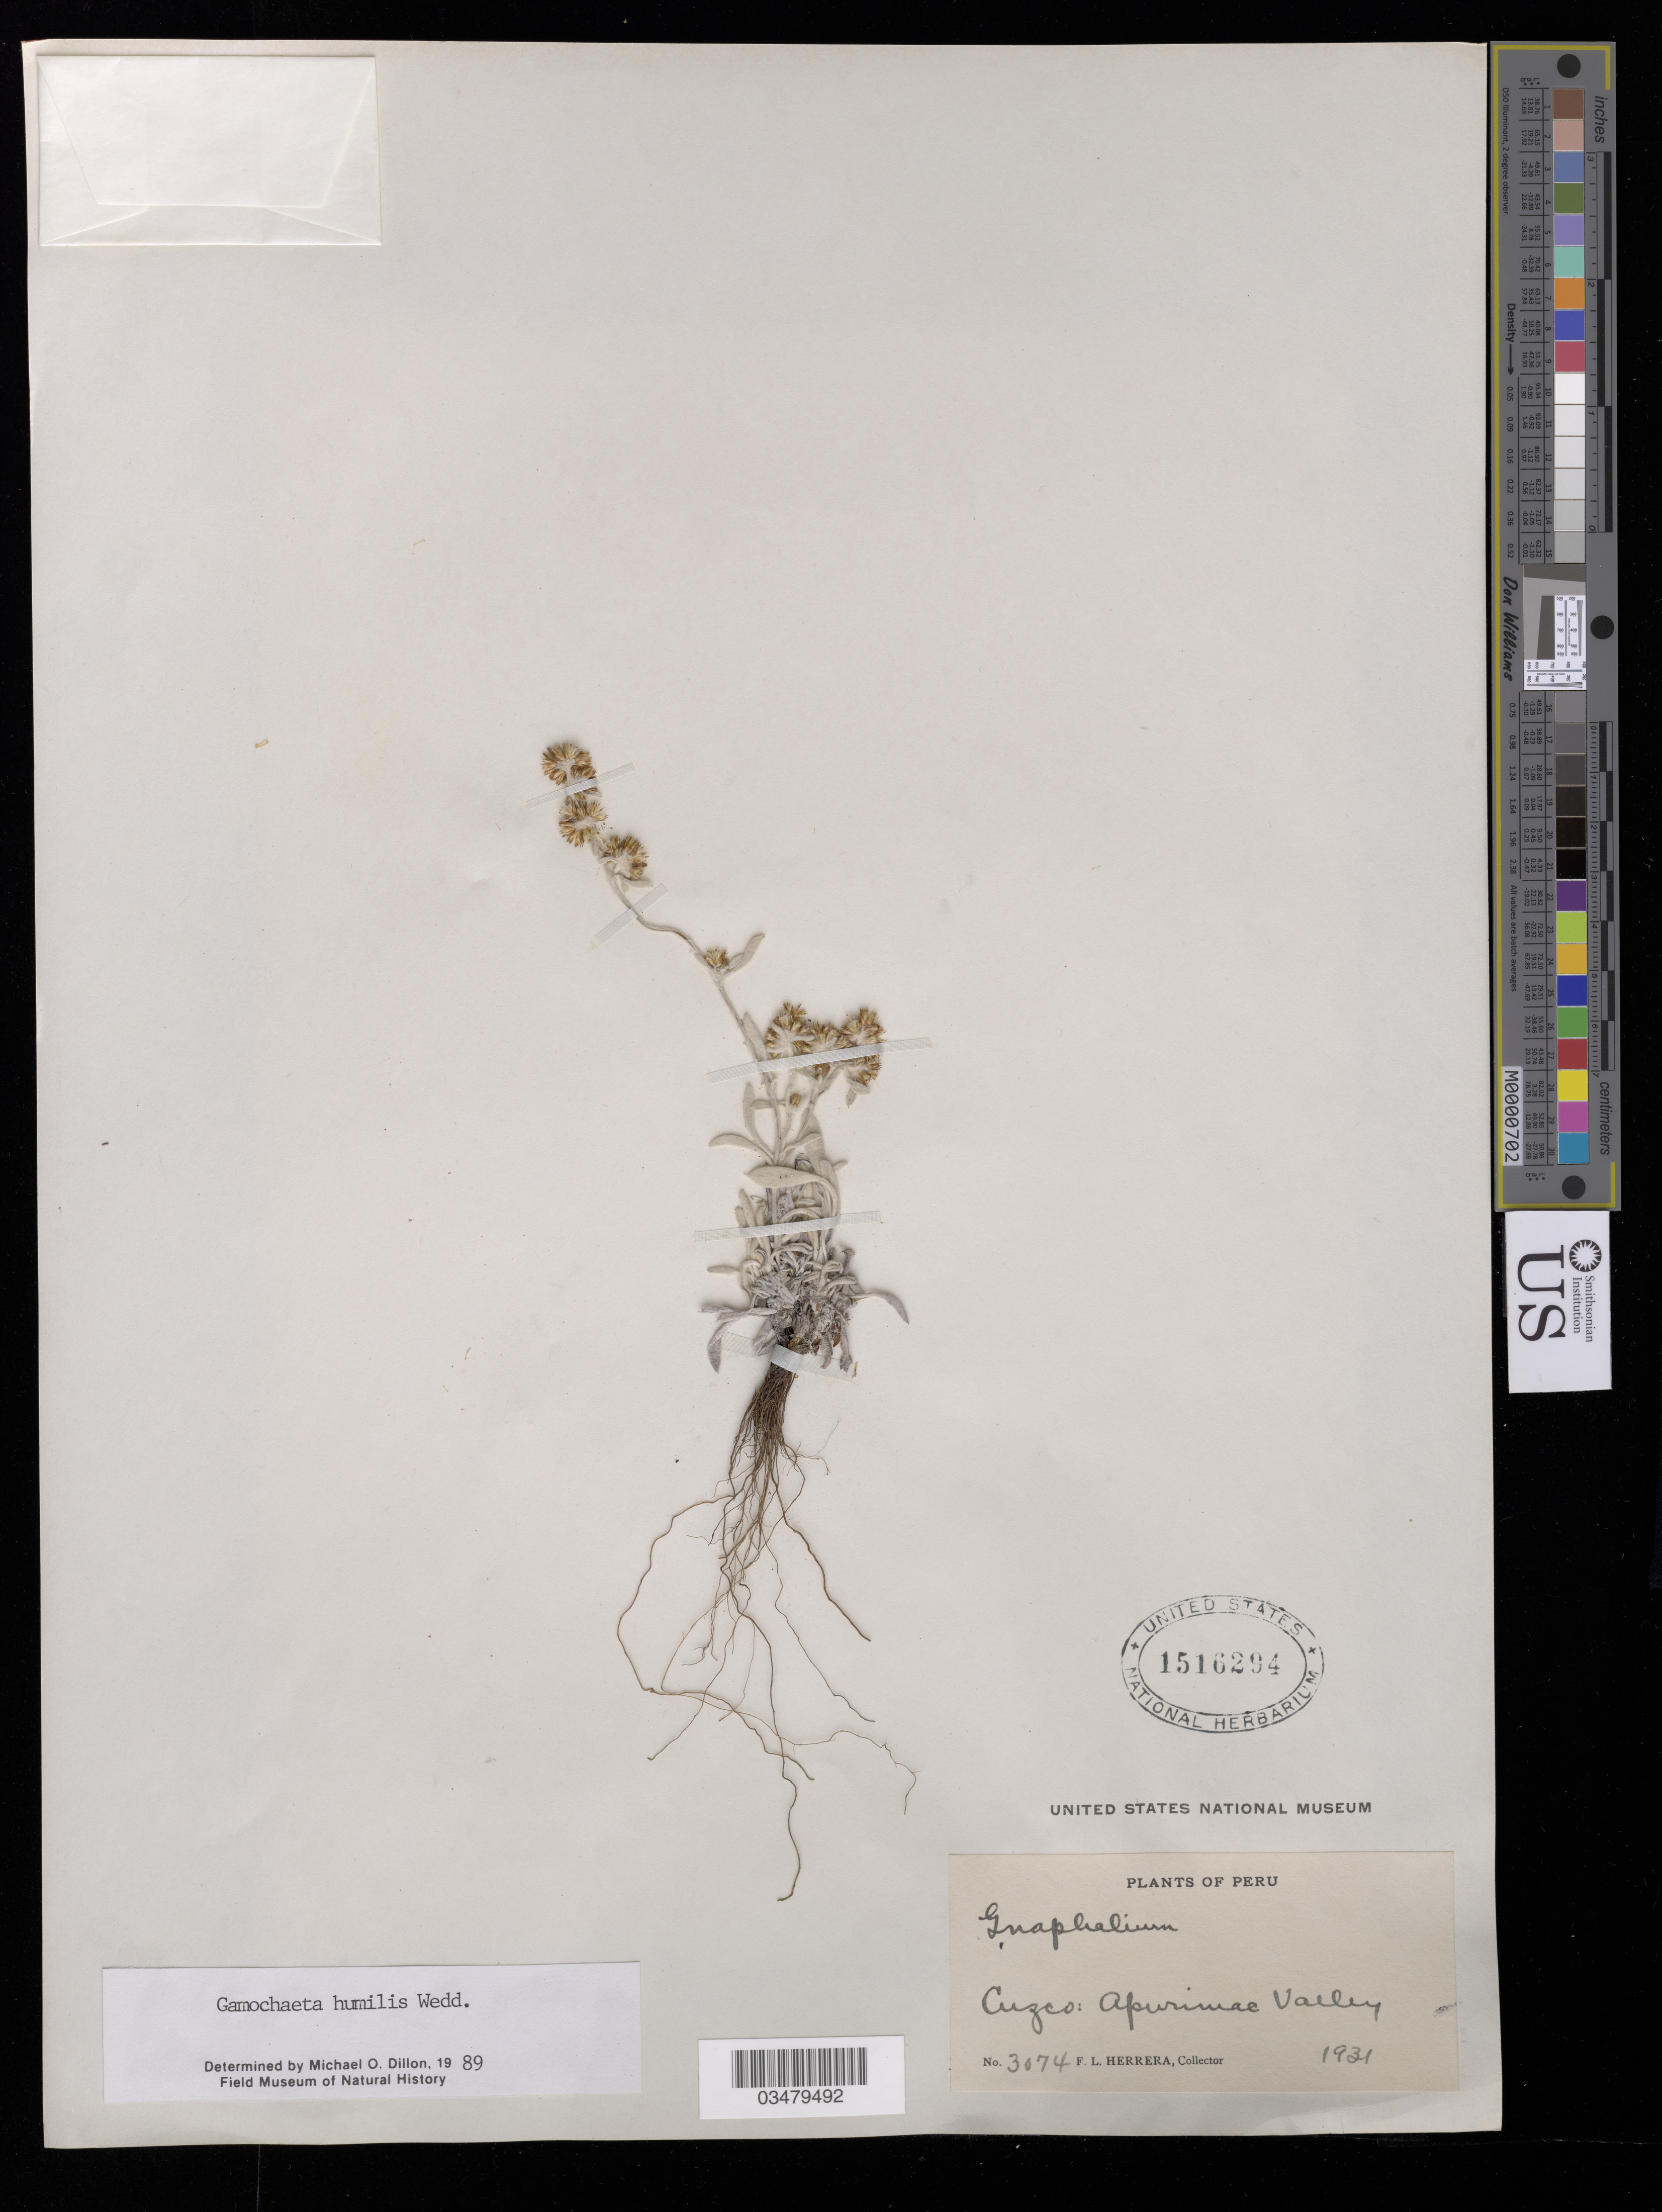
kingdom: Plantae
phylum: Tracheophyta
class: Magnoliopsida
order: Asterales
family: Asteraceae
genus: Gamochaeta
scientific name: Gamochaeta humilis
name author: Wedd.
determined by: Dillon, M.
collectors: F. L. Herrera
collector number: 3074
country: Peru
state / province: Cusco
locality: Apurimac Valley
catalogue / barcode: US 1516294